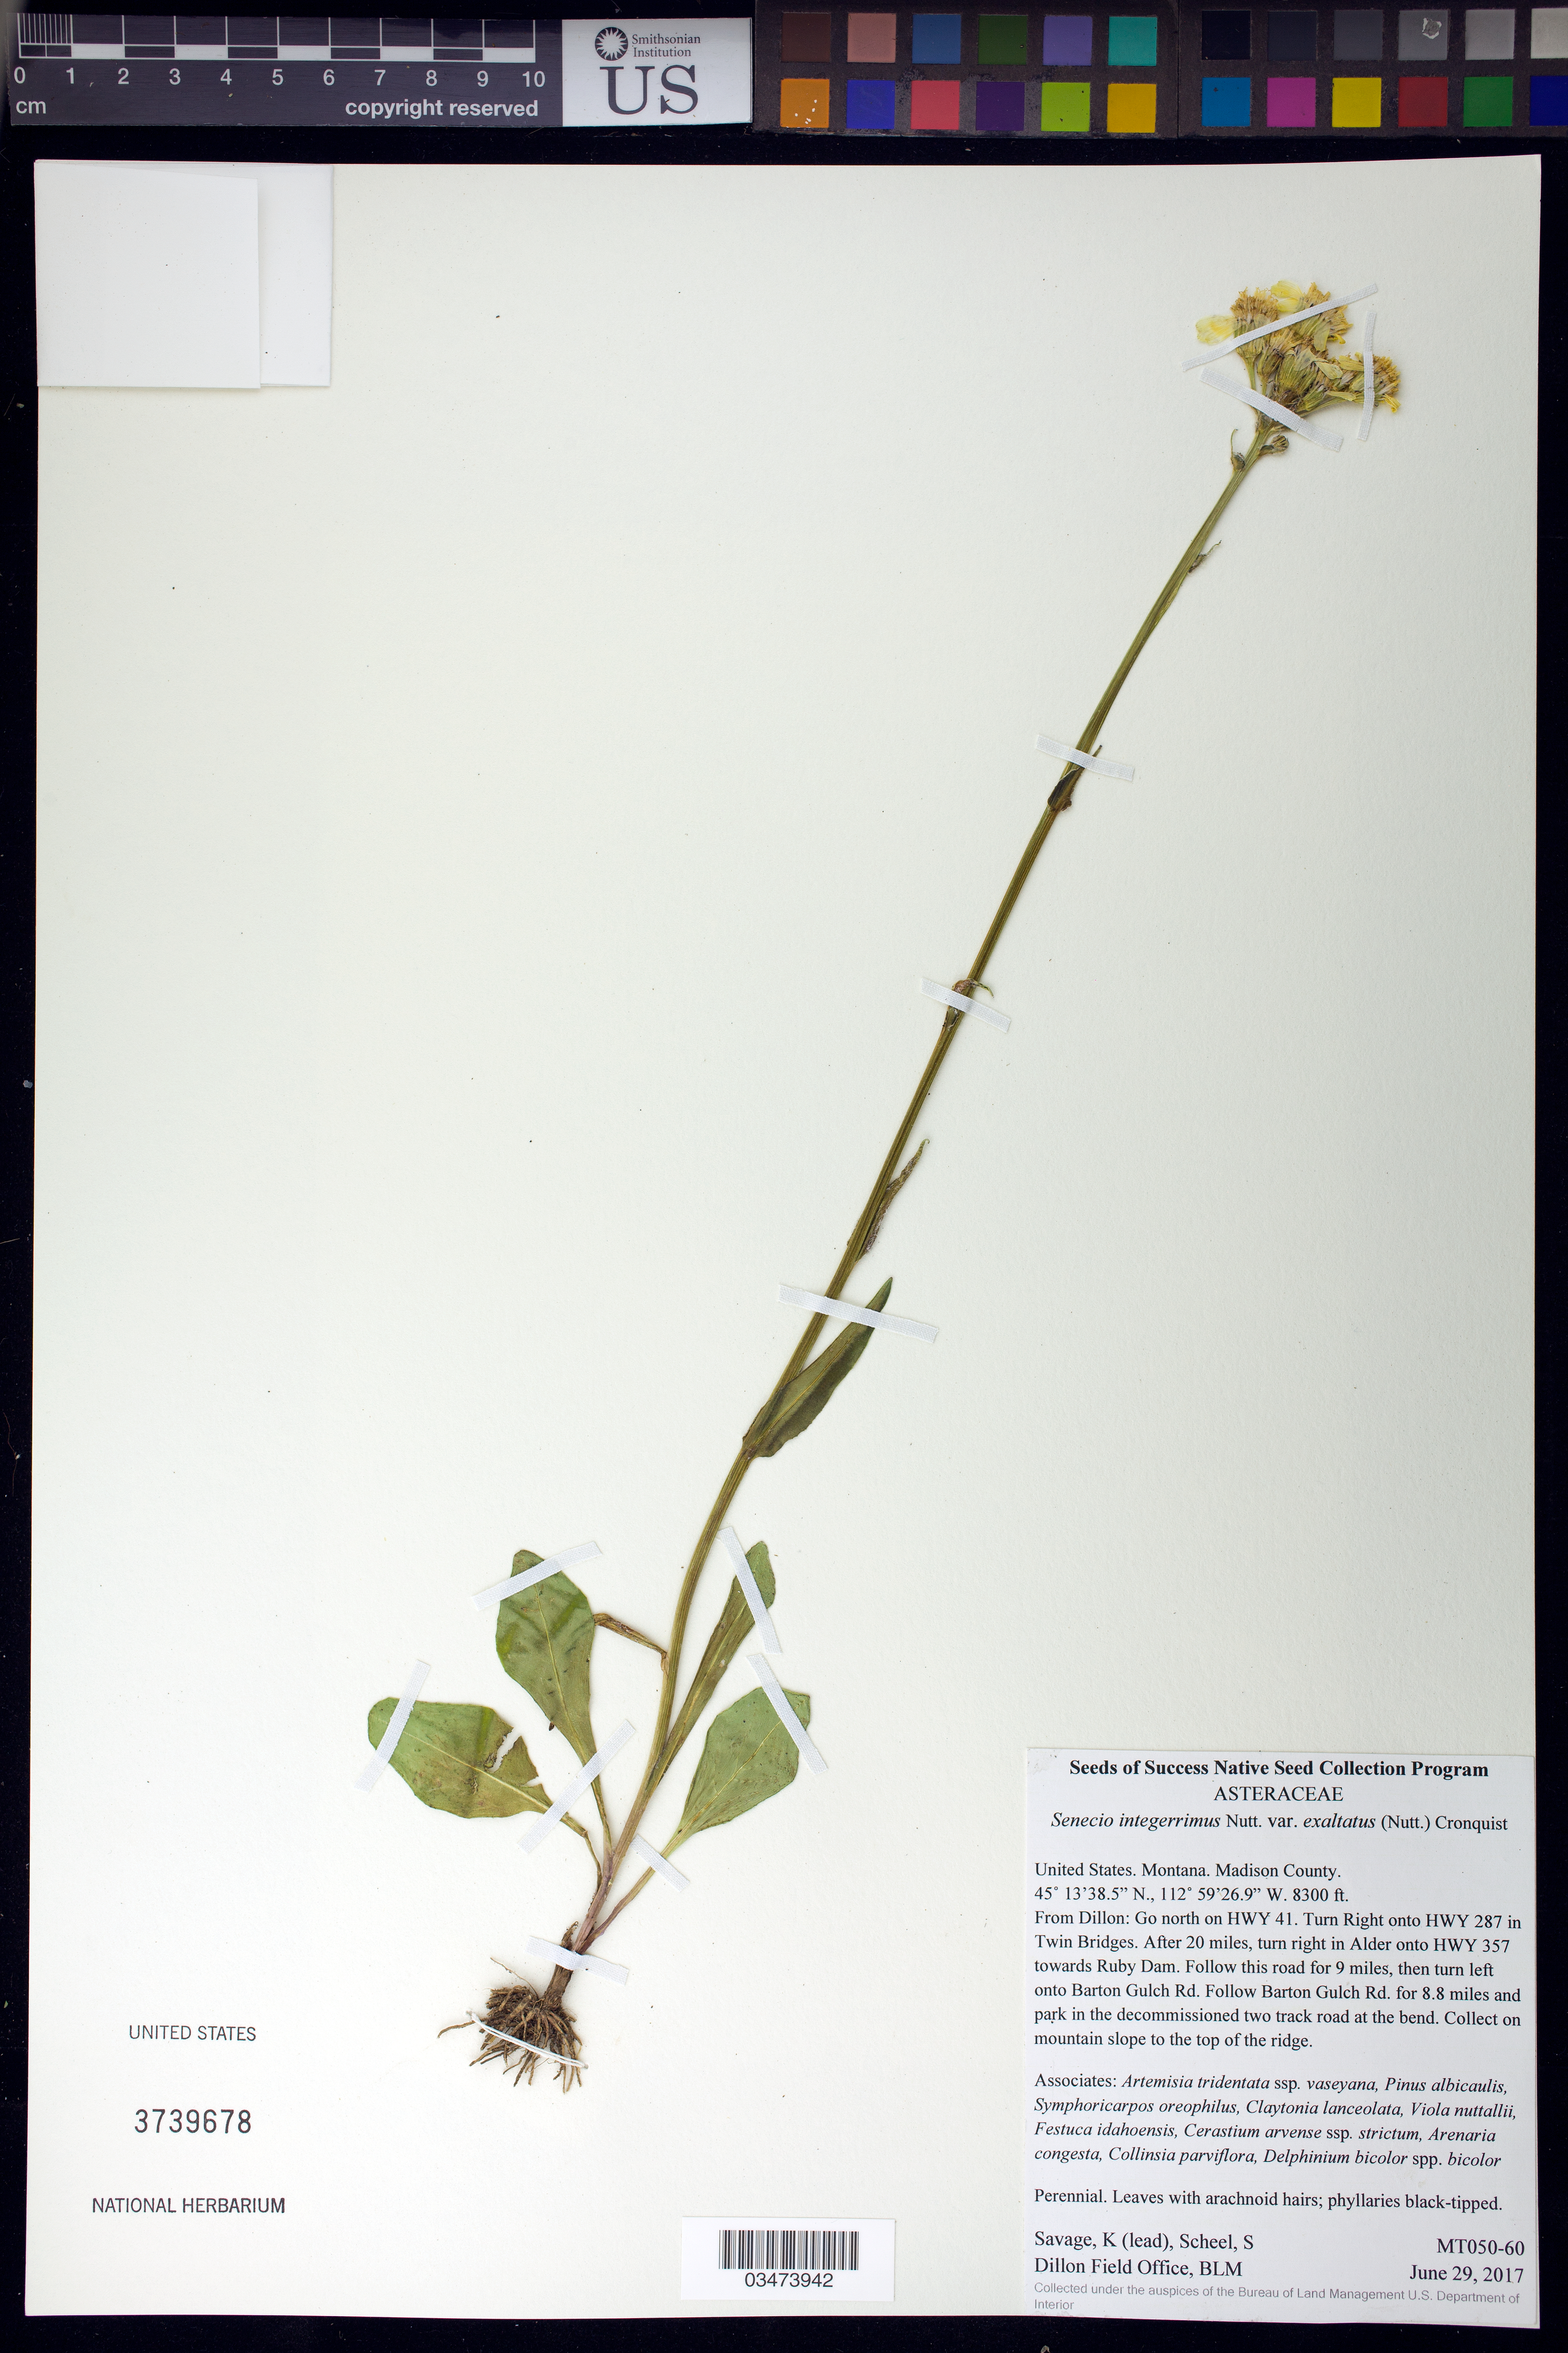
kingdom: Plantae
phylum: Tracheophyta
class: Magnoliopsida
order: Asterales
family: Asteraceae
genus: Senecio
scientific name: Senecio integerrimus var. exaltatus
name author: (Nutt.) Cronq.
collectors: K. Savage & S. Scheel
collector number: MT050-60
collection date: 2017-06-29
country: United States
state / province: Montana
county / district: Madison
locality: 8.8 mi. on Barton Gulch Rd.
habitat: Mountain Big Sage-Idaho Fescue Steppe (Montane Sagebrush Steppe)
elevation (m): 2530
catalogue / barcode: US 3739678